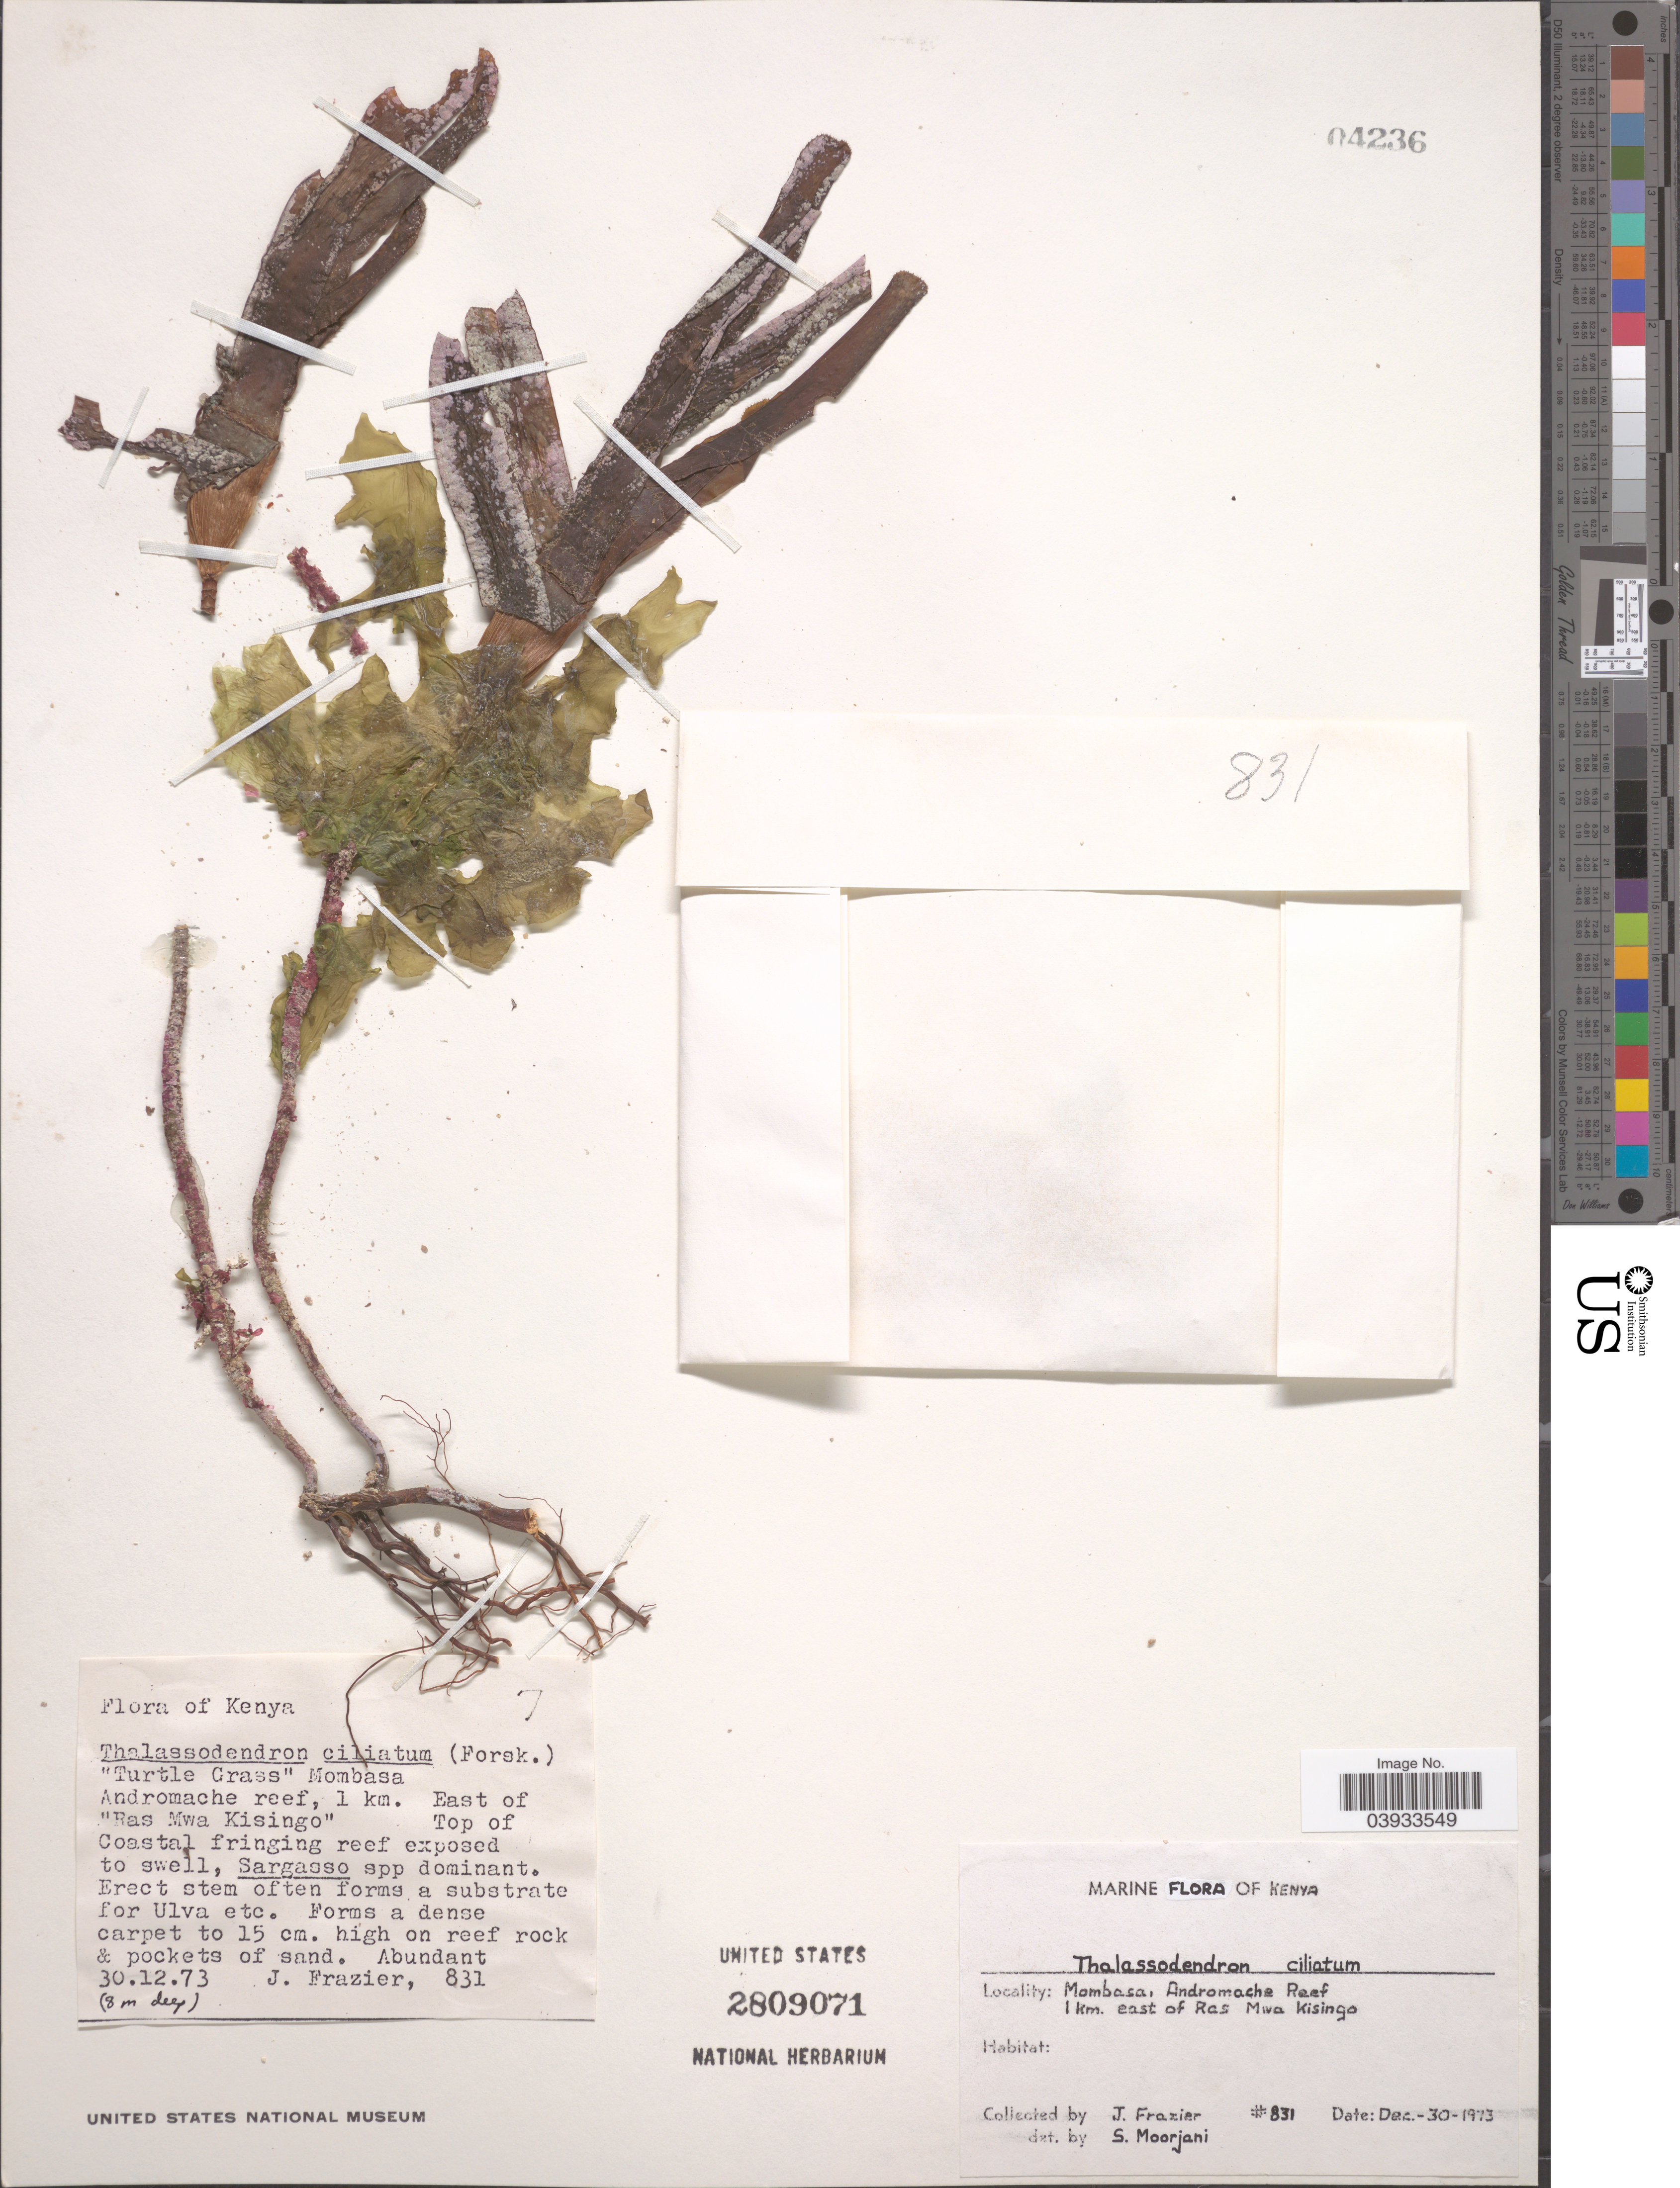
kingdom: Plantae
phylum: Tracheophyta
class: Liliopsida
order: Alismatales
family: Cymodoceaceae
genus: Thalassodendron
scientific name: Thalassodendron ciliatum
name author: (Forssk.) Hartog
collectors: J. Frazier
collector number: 831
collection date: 1973-12-30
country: Kenya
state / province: Mombasa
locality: Andromache Reef, 1 km. east of Ras Mwa Kisingo.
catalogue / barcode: US 2809071